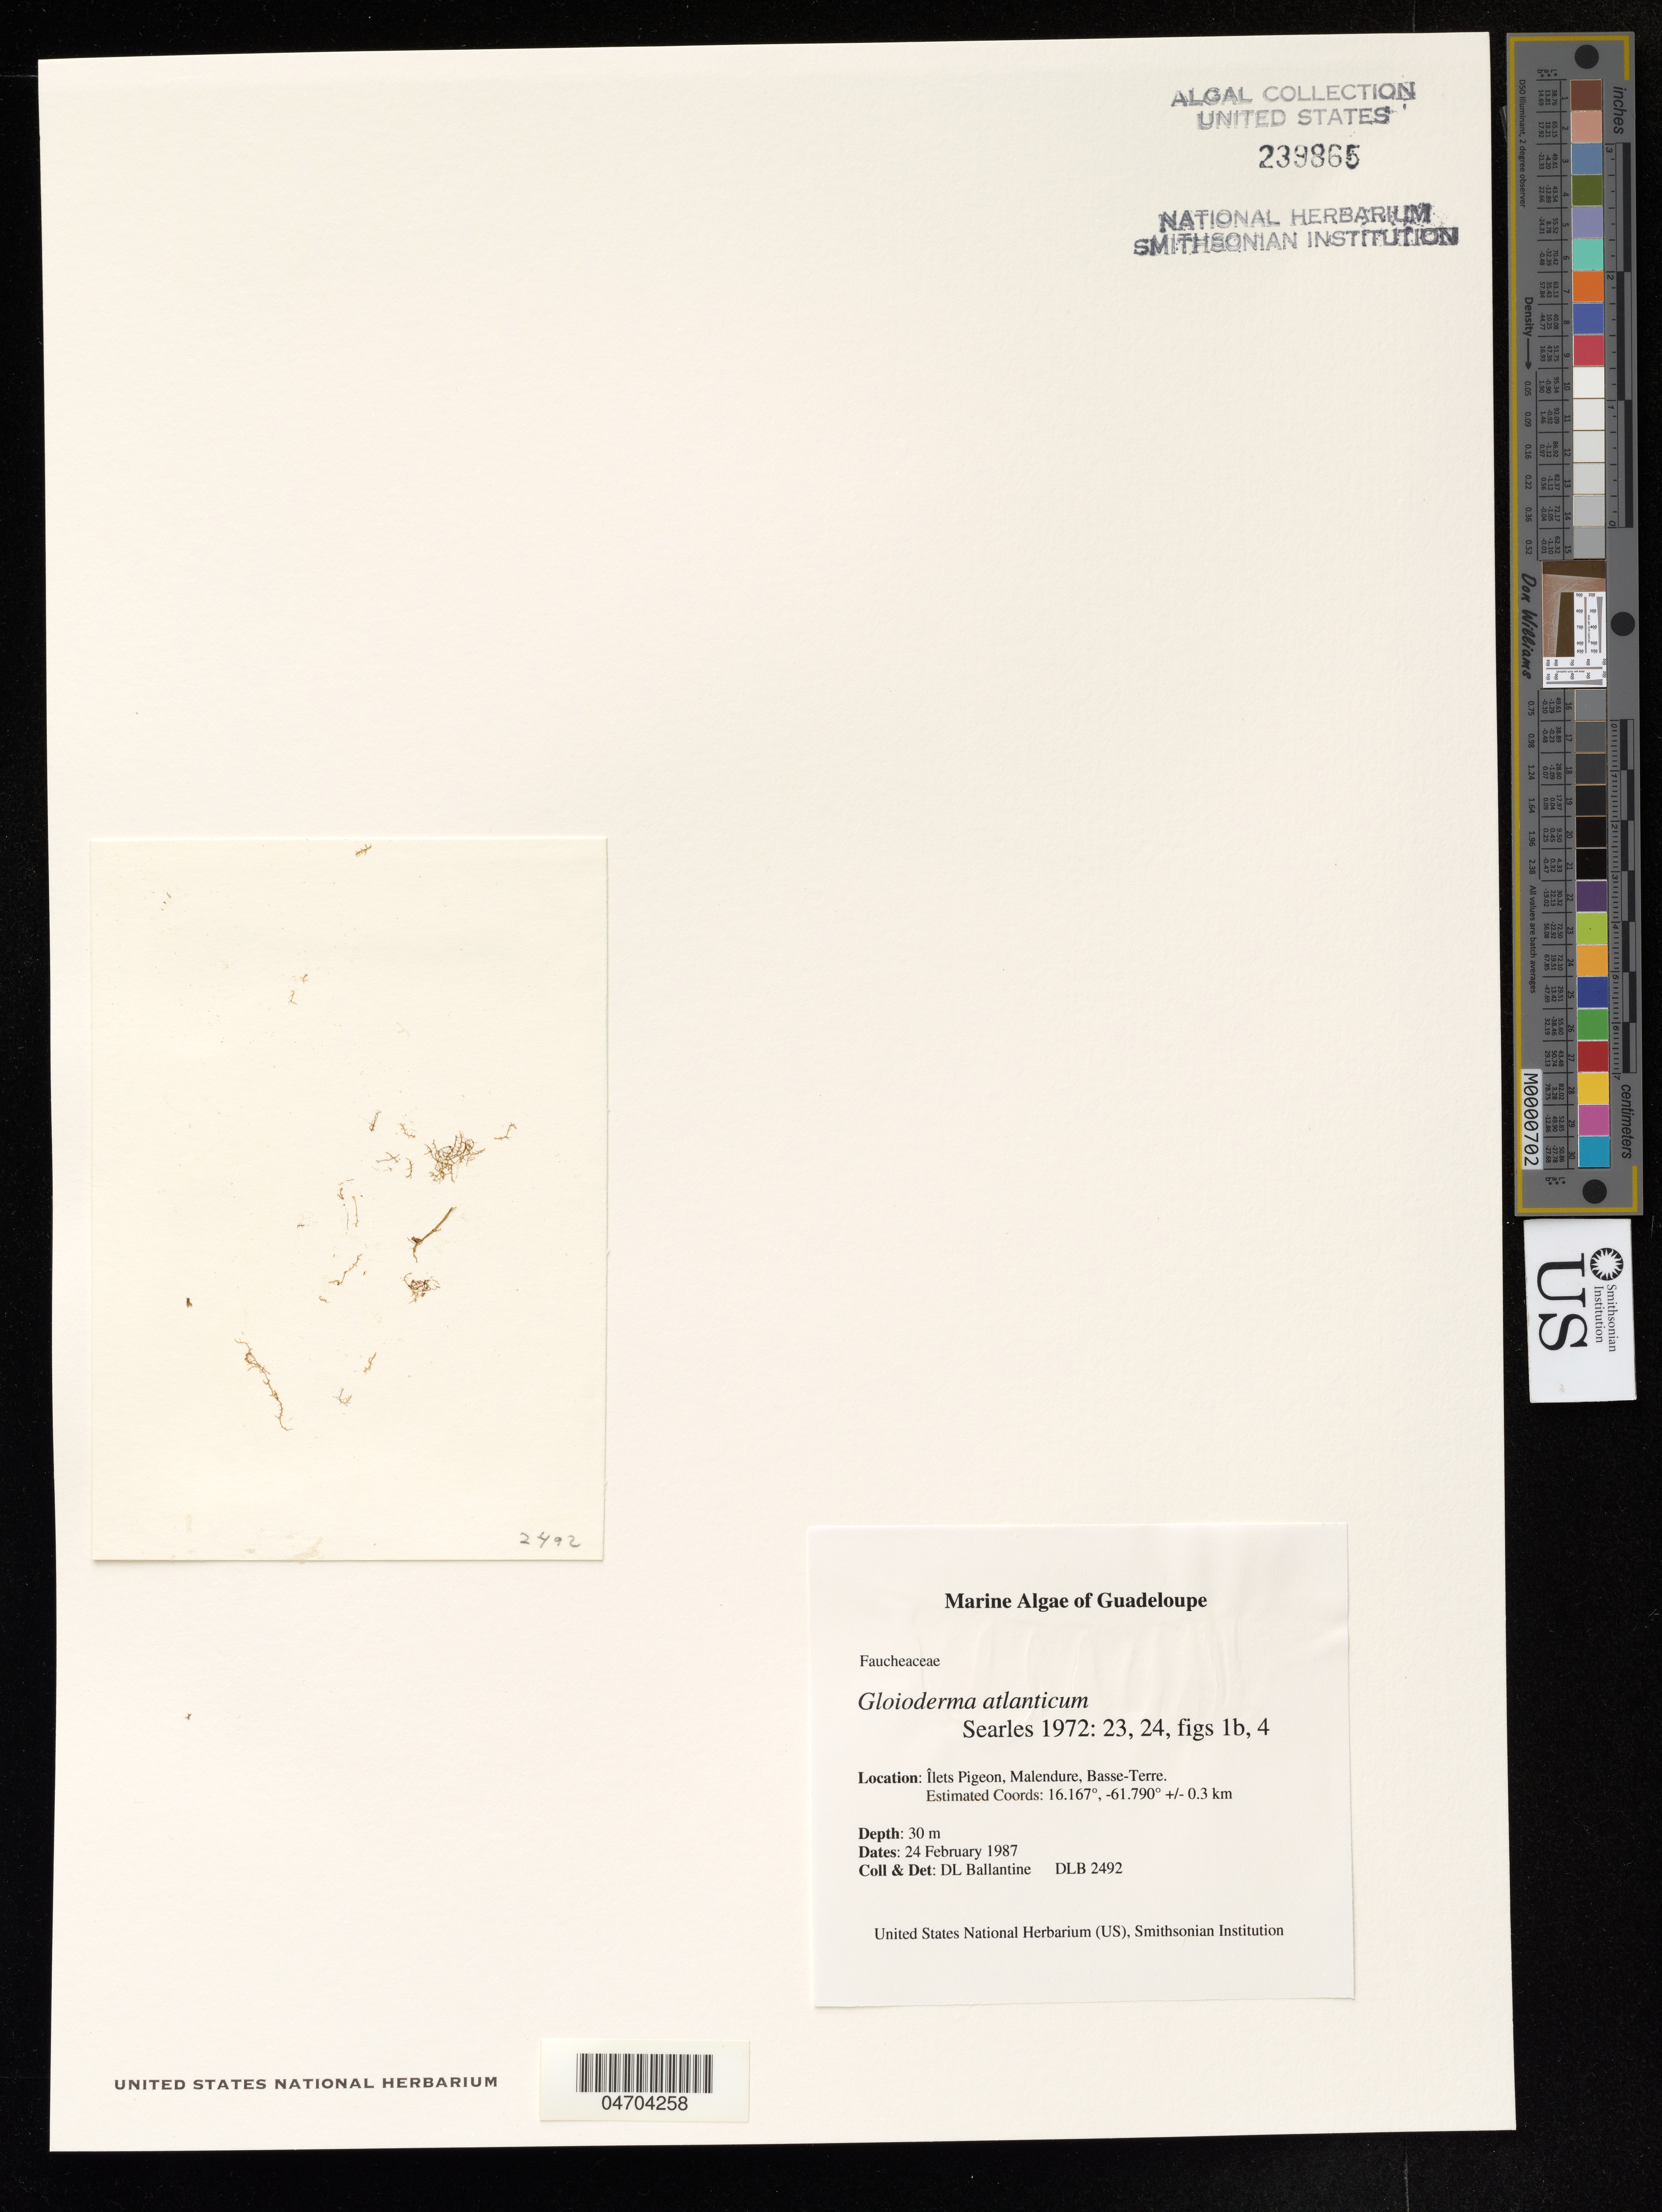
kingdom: Plantae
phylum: Rhodophyta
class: Florideophyceae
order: Rhodymeniales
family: Faucheaceae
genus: Gloioderma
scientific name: Gloioderma atlantica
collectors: D. Ballantine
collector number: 2492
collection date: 1987-02-24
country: Guadeloupe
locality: Îlets Pigeon, Malendure, Basse-Terre.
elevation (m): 30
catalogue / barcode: US 239865